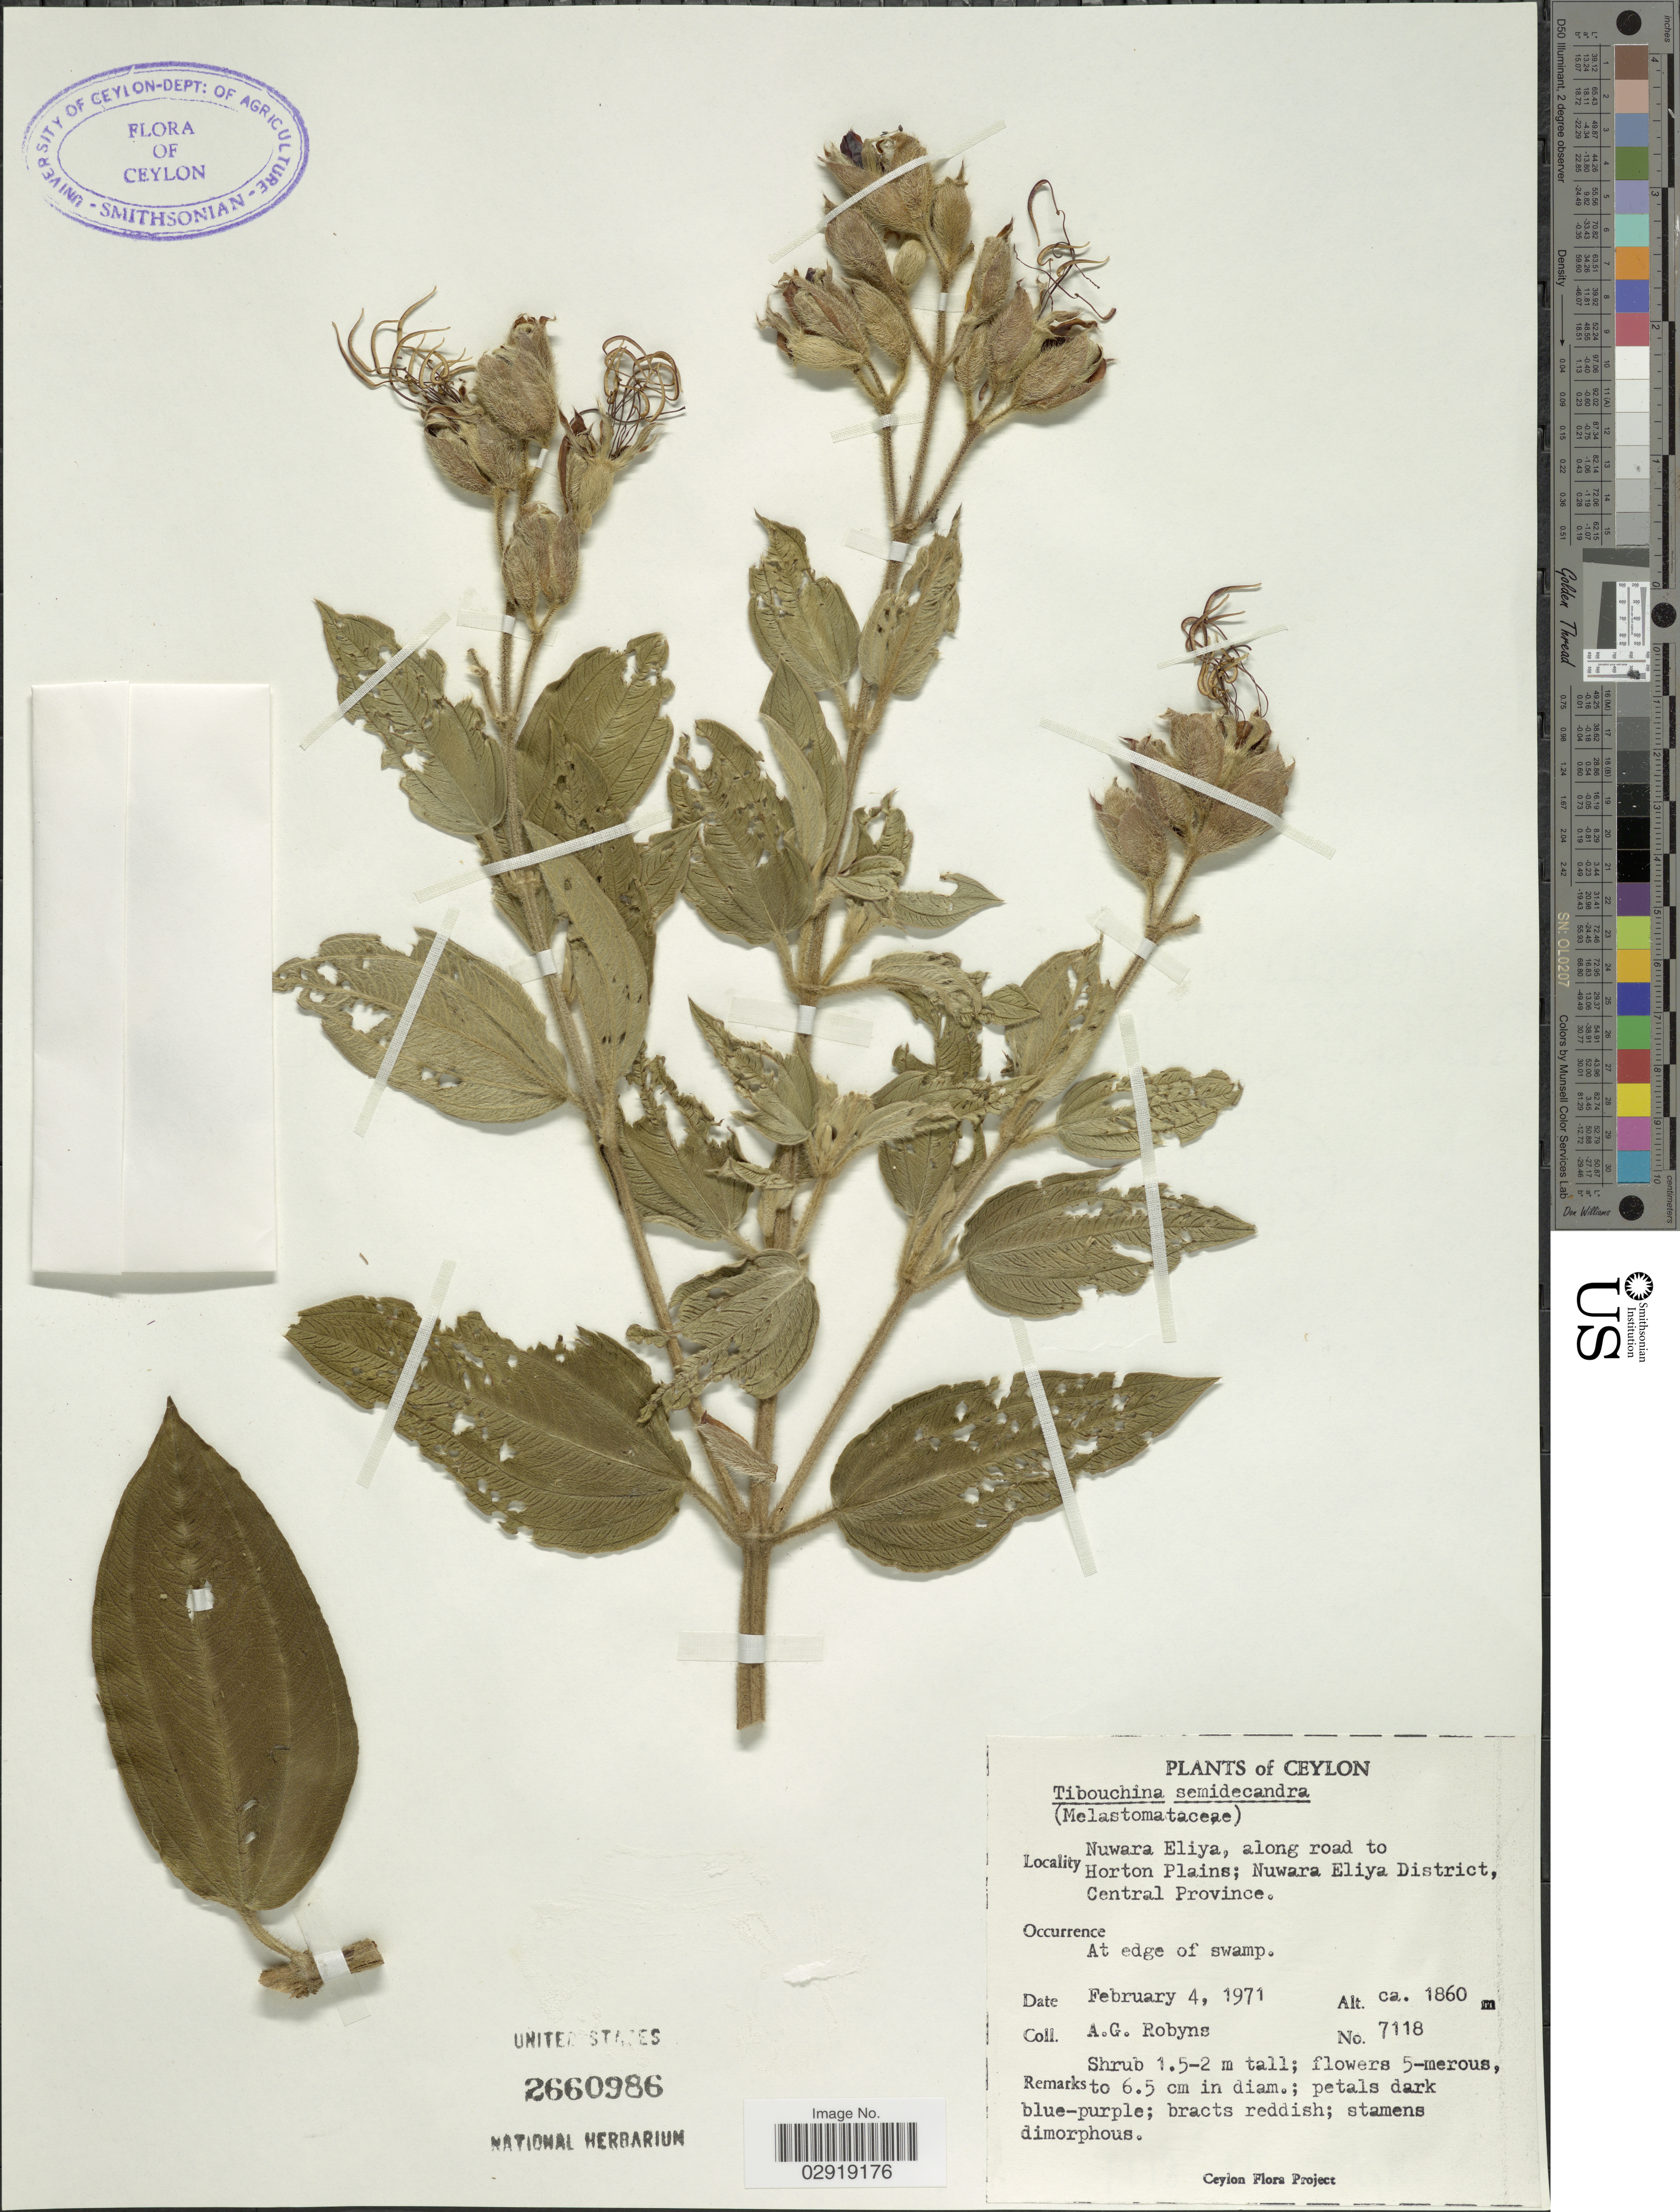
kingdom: Plantae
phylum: Tracheophyta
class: Magnoliopsida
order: Myrtales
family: Melastomataceae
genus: Pleroma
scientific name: Pleroma urvilleanum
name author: (DC.) P.J.F. Guim. & Michelang.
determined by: Strong, Mark T., (BOT), Smithsonian Institution - National Museum of Natural History (UNITED STATES)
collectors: A. Robyns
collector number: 7118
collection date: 1971-02-04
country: Sri Lanka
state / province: Central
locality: Ceylon. Nuwara Eliya, along road to Horton Plains; Nuwara Eliya District, Central Province. At edge of swamp.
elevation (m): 1860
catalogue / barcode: US 2660986